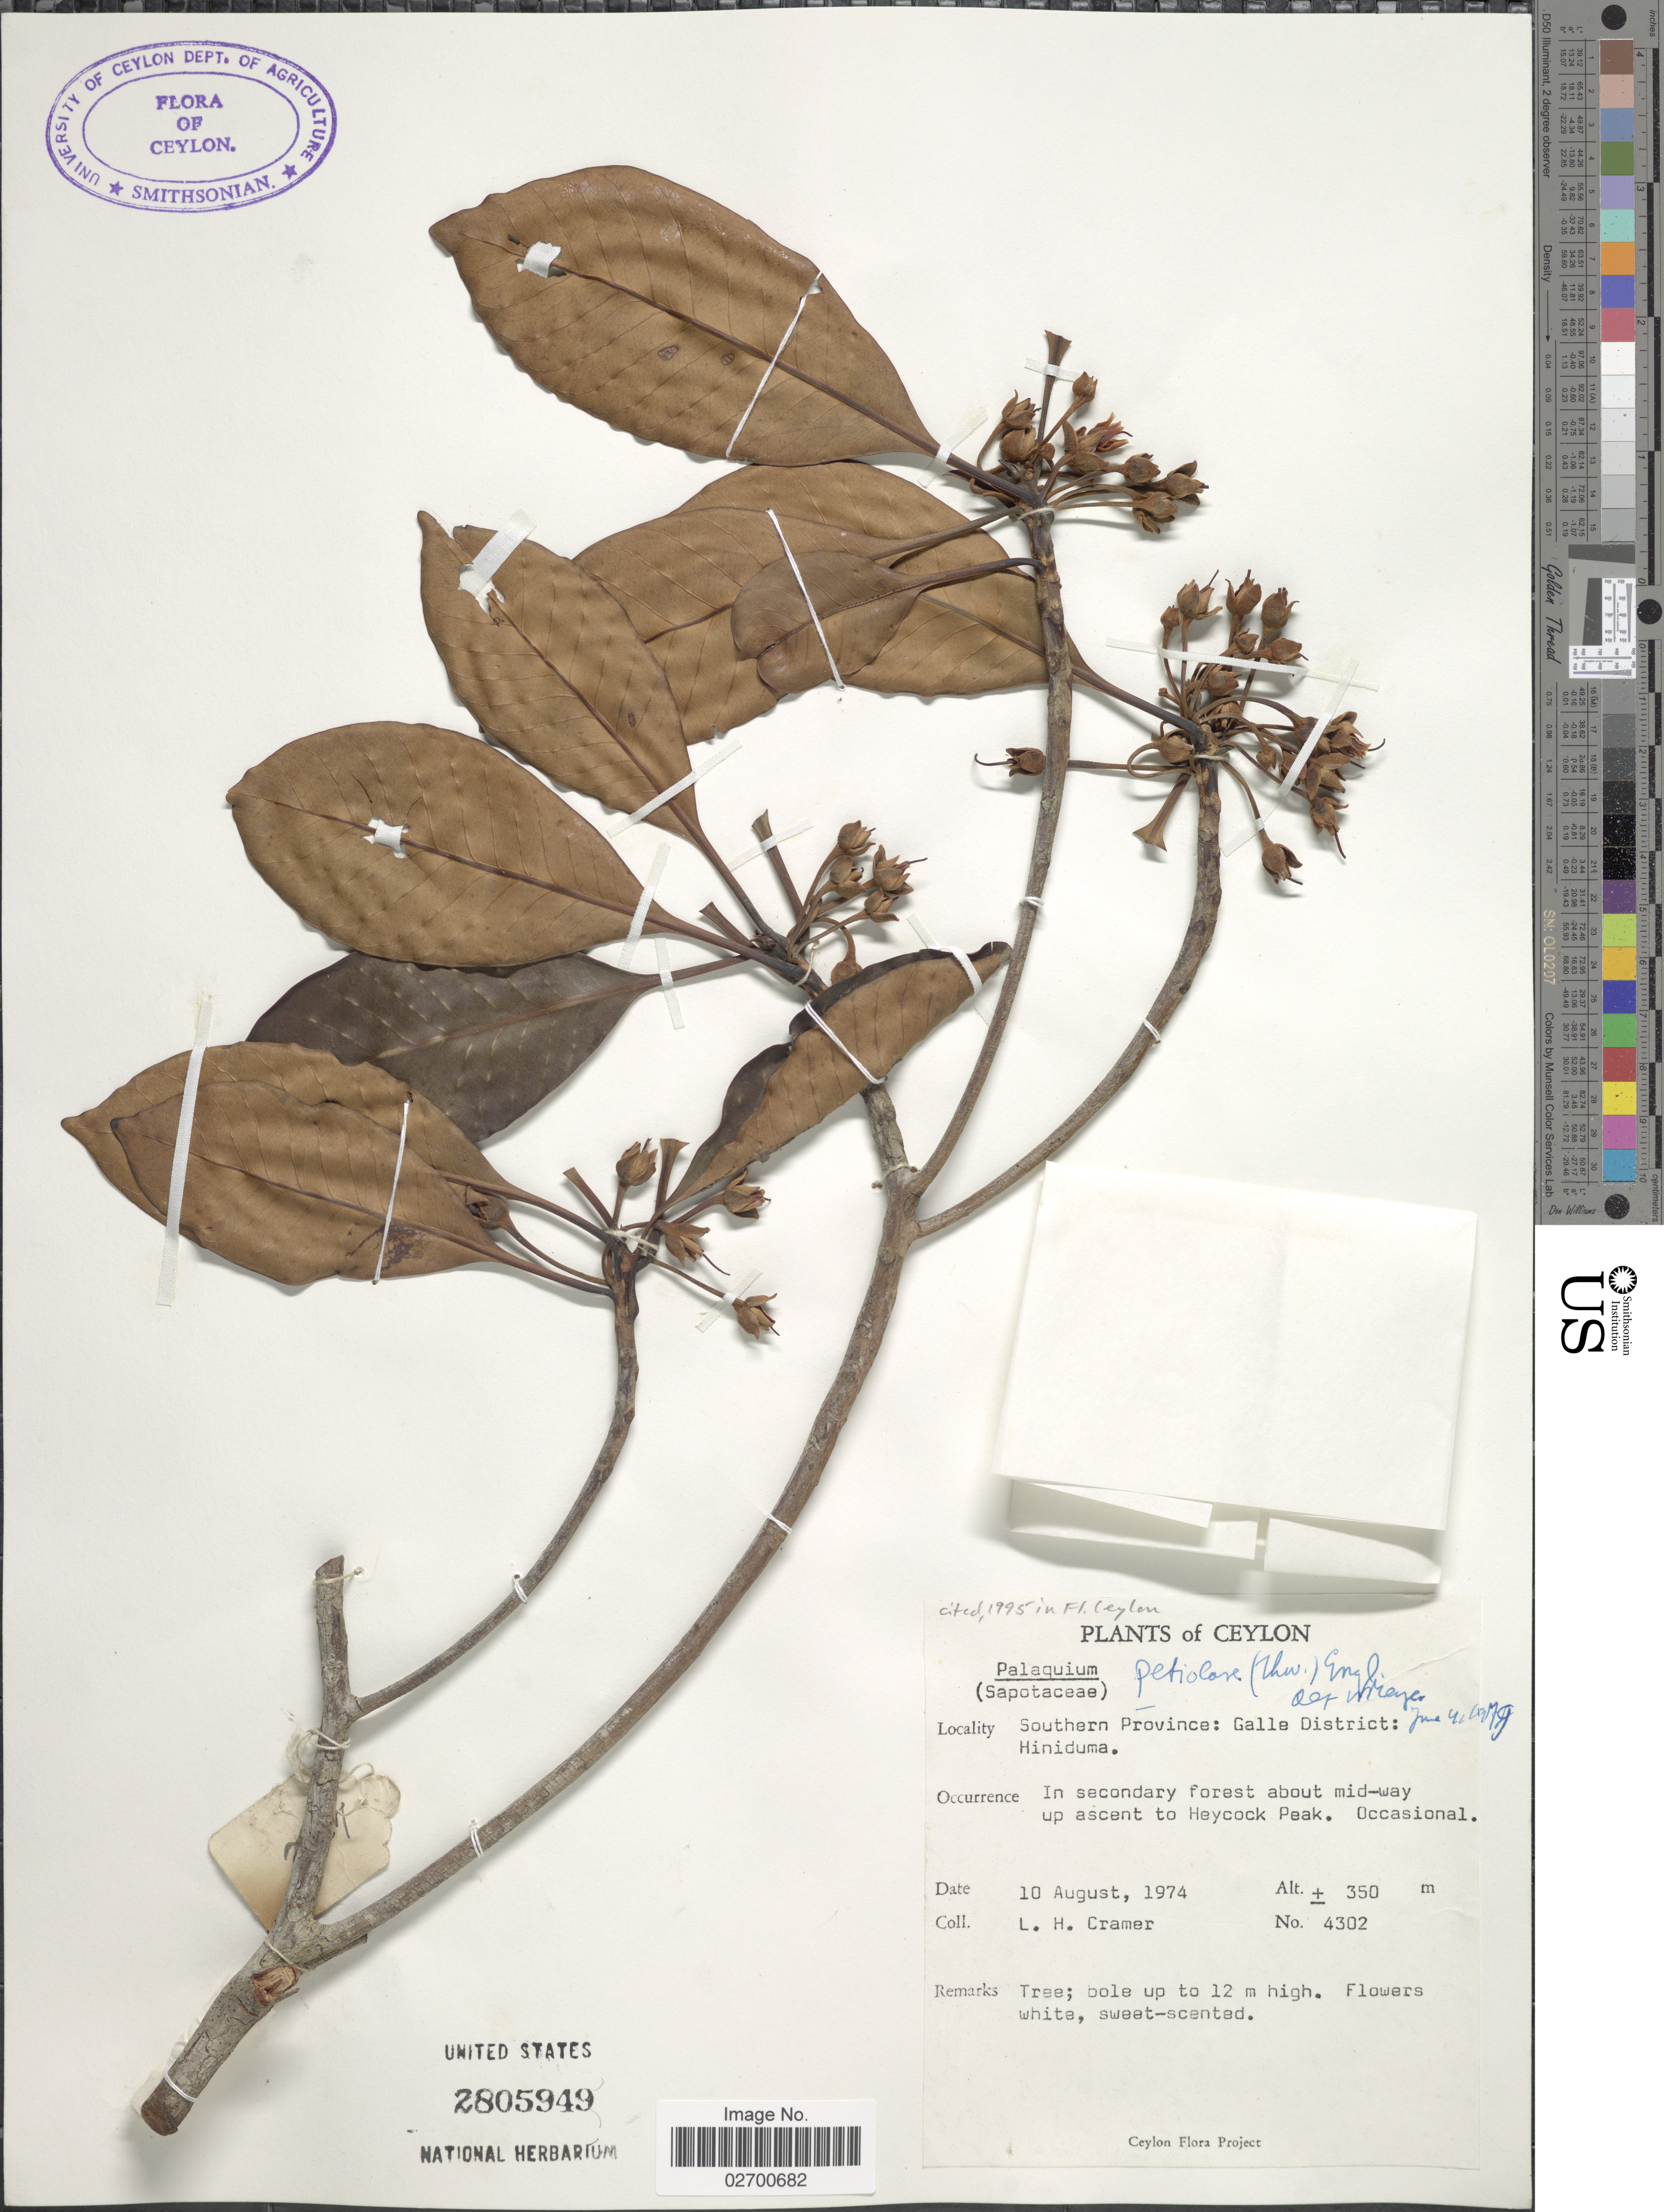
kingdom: Plantae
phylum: Tracheophyta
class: Magnoliopsida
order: Ericales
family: Sapotaceae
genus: Palaquium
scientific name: Palaquium petiolare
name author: (Thwaites) Engl.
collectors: L. H. Cramer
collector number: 4302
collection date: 1974-08-10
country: Sri Lanka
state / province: Southern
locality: Southern Province: Galle District:Hiniduma. In secondary forest about mid-way up ascent to Heycock Peak. Occasional. Ceylon.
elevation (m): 350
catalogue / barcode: US 2805949